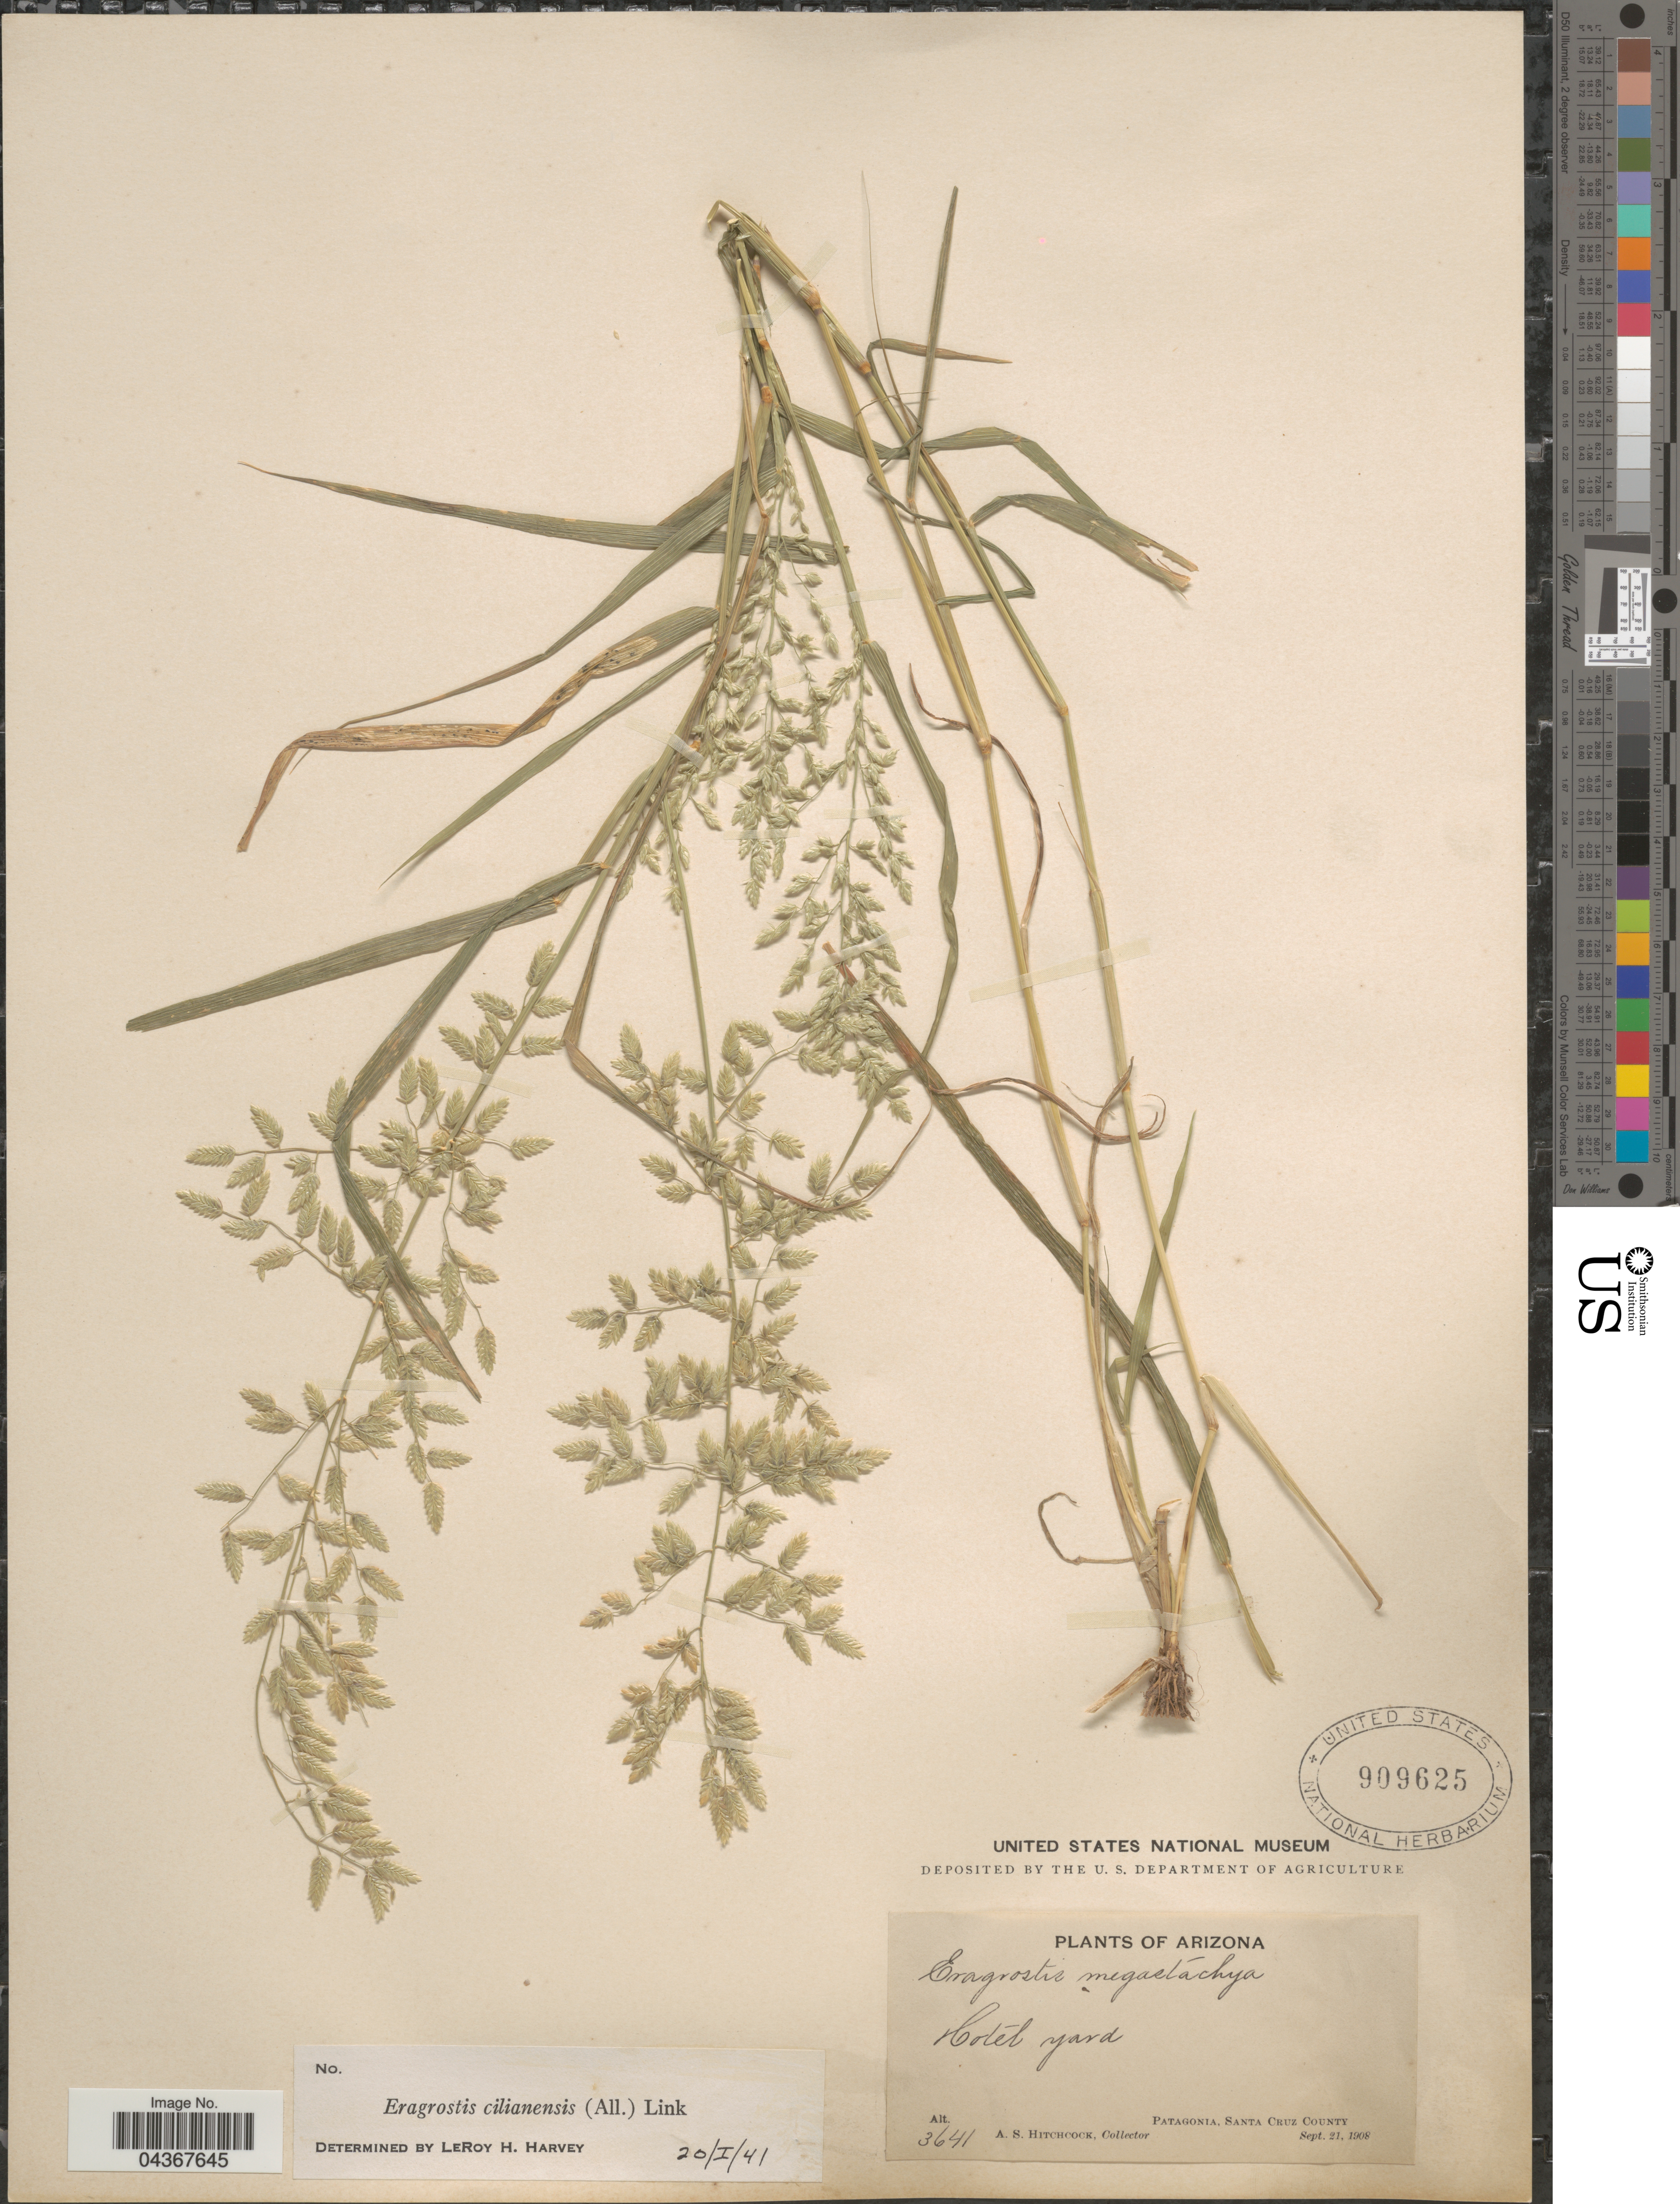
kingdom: Plantae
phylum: Tracheophyta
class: Liliopsida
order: Poales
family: Poaceae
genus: Eragrostis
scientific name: Eragrostis cilianensis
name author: (Bellardi) Vignolo ex Janch.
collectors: A. S. Hitchcock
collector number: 3641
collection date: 1908-09-21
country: United States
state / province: Arizona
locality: Hotel yard. Patagonia, Santa Cruz County.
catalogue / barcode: US 909625